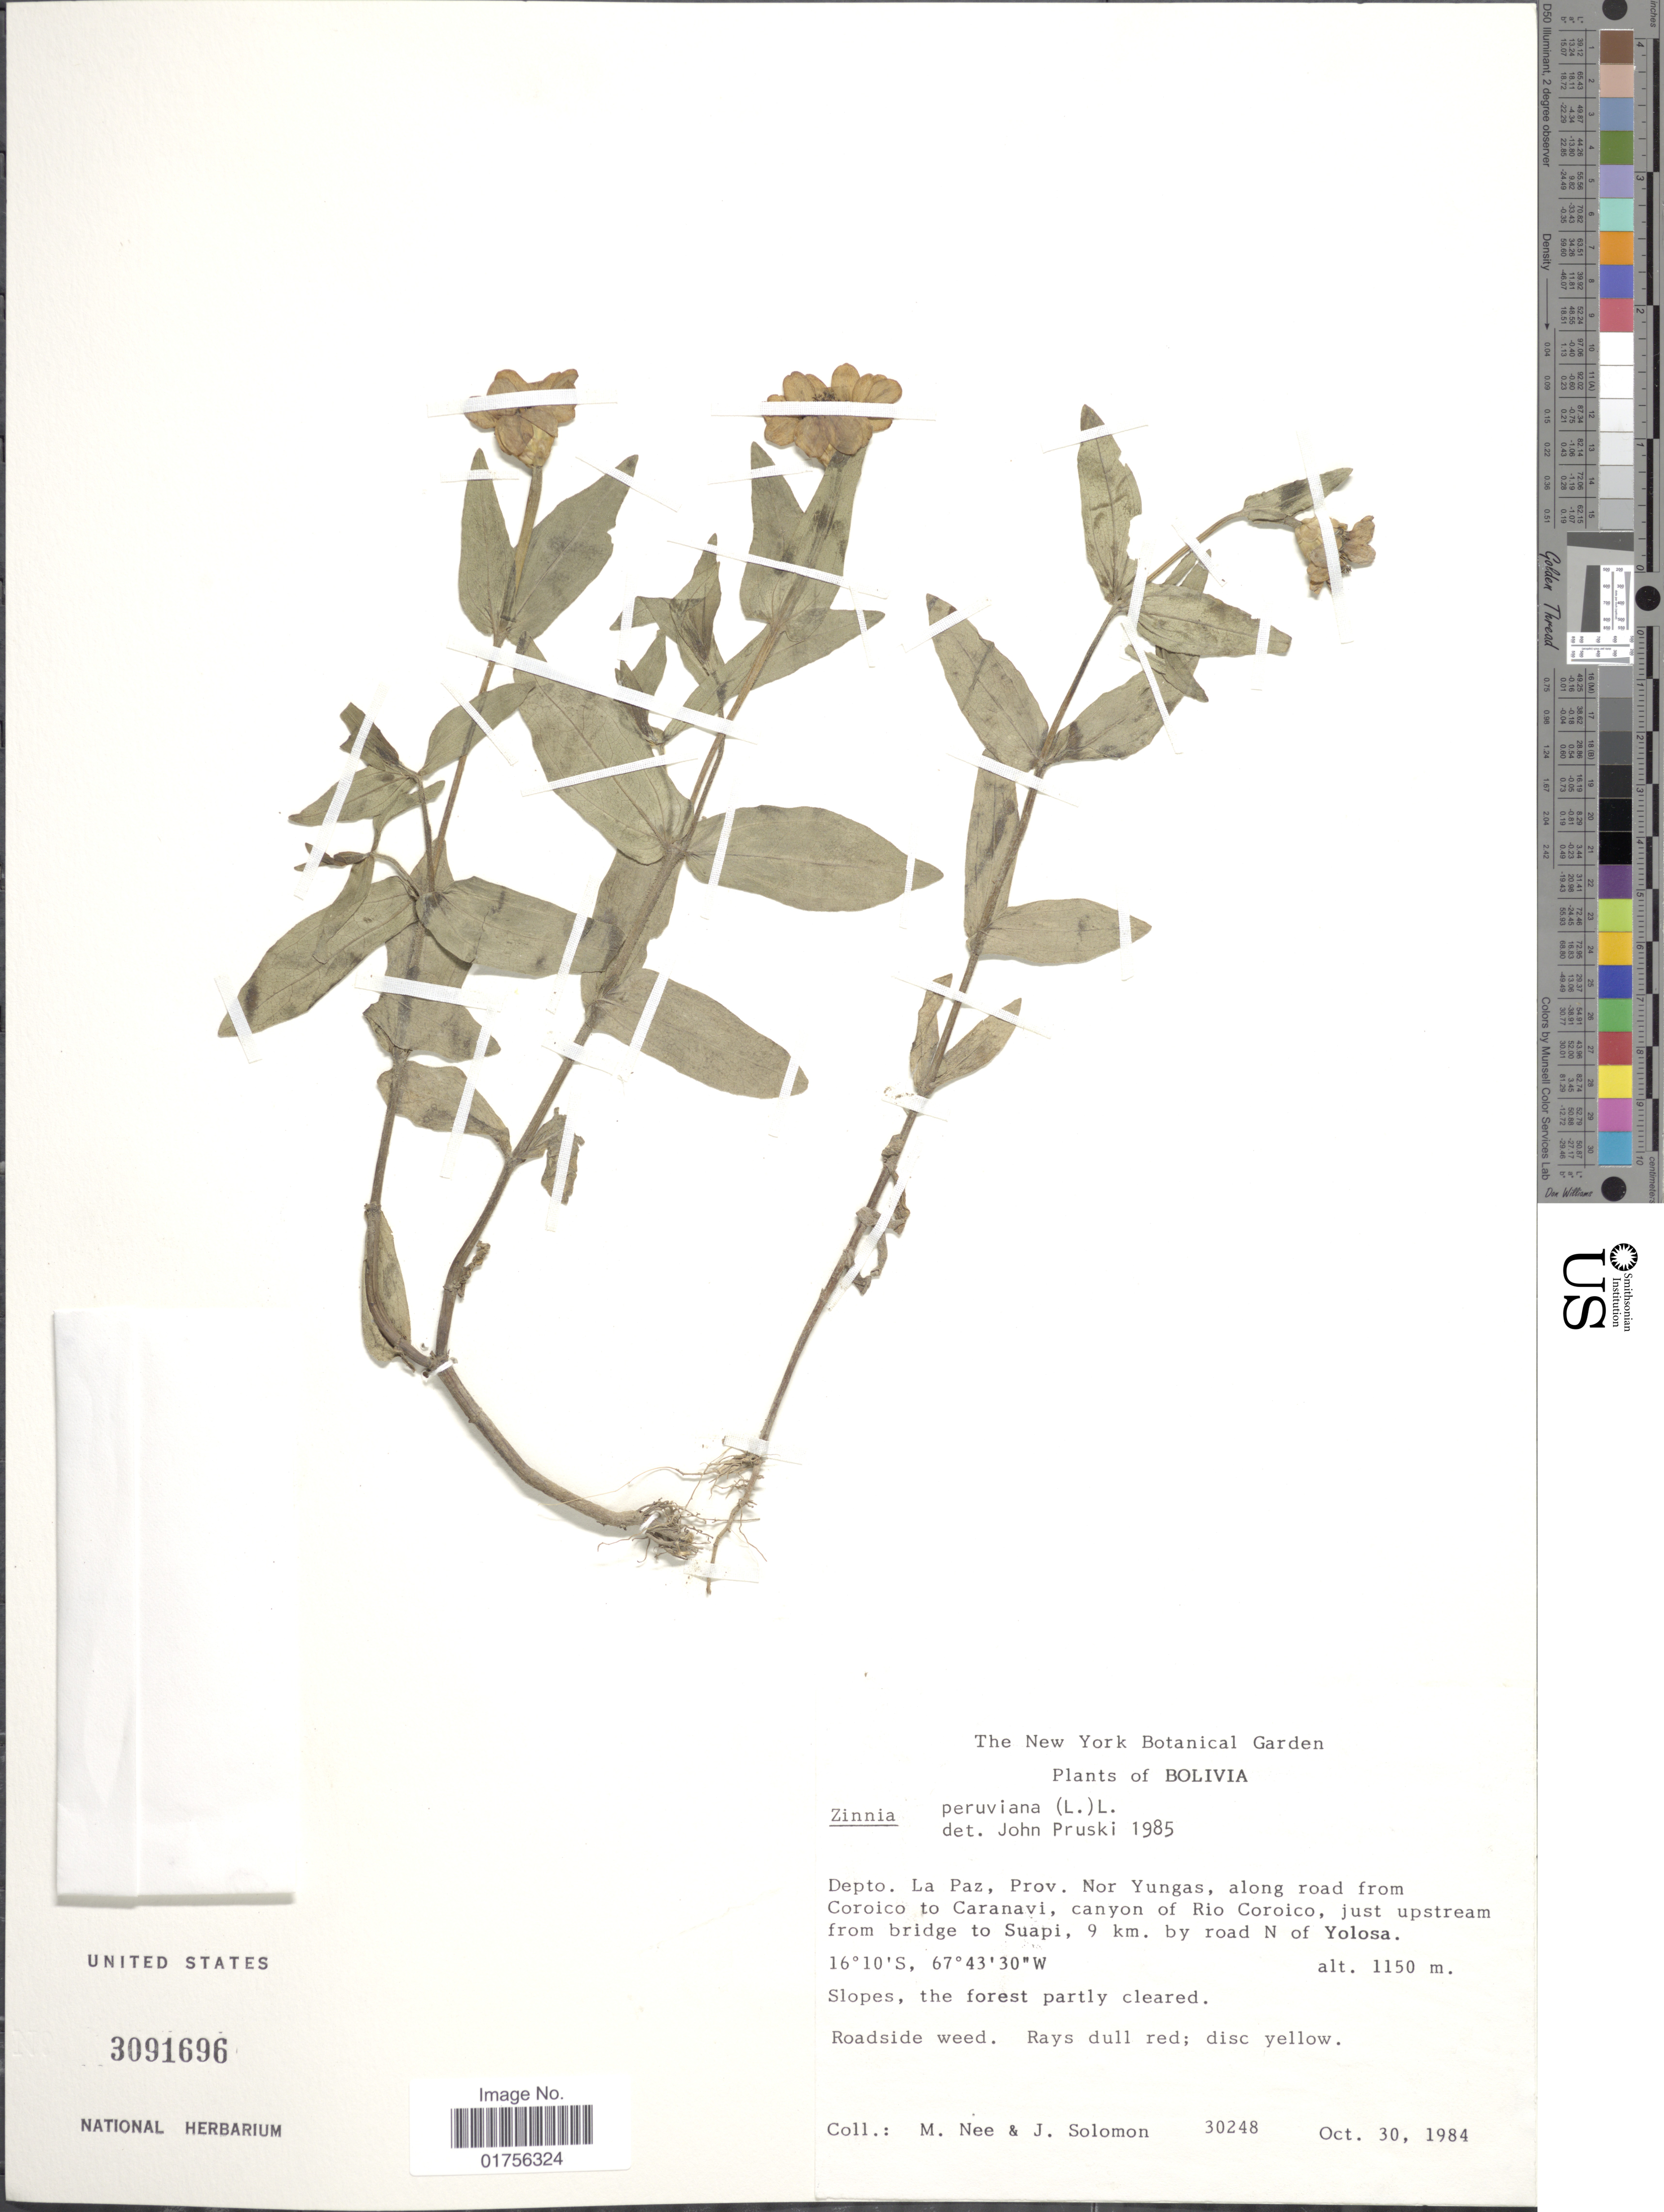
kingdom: Plantae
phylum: Tracheophyta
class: Magnoliopsida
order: Asterales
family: Asteraceae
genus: Zinnia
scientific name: Zinnia peruviana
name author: (L.) L.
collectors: M. Nee & J. Solomon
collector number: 30248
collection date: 1984-10-30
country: Bolivia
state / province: La Paz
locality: Depto. La Paz, Prov. Nor Yungas, along road from Coroico to Caranavi, canyon of Rio Coroico, just upstream from bridge to Suapi, 9 km by road N of Yolosa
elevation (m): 1150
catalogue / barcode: US 3091696